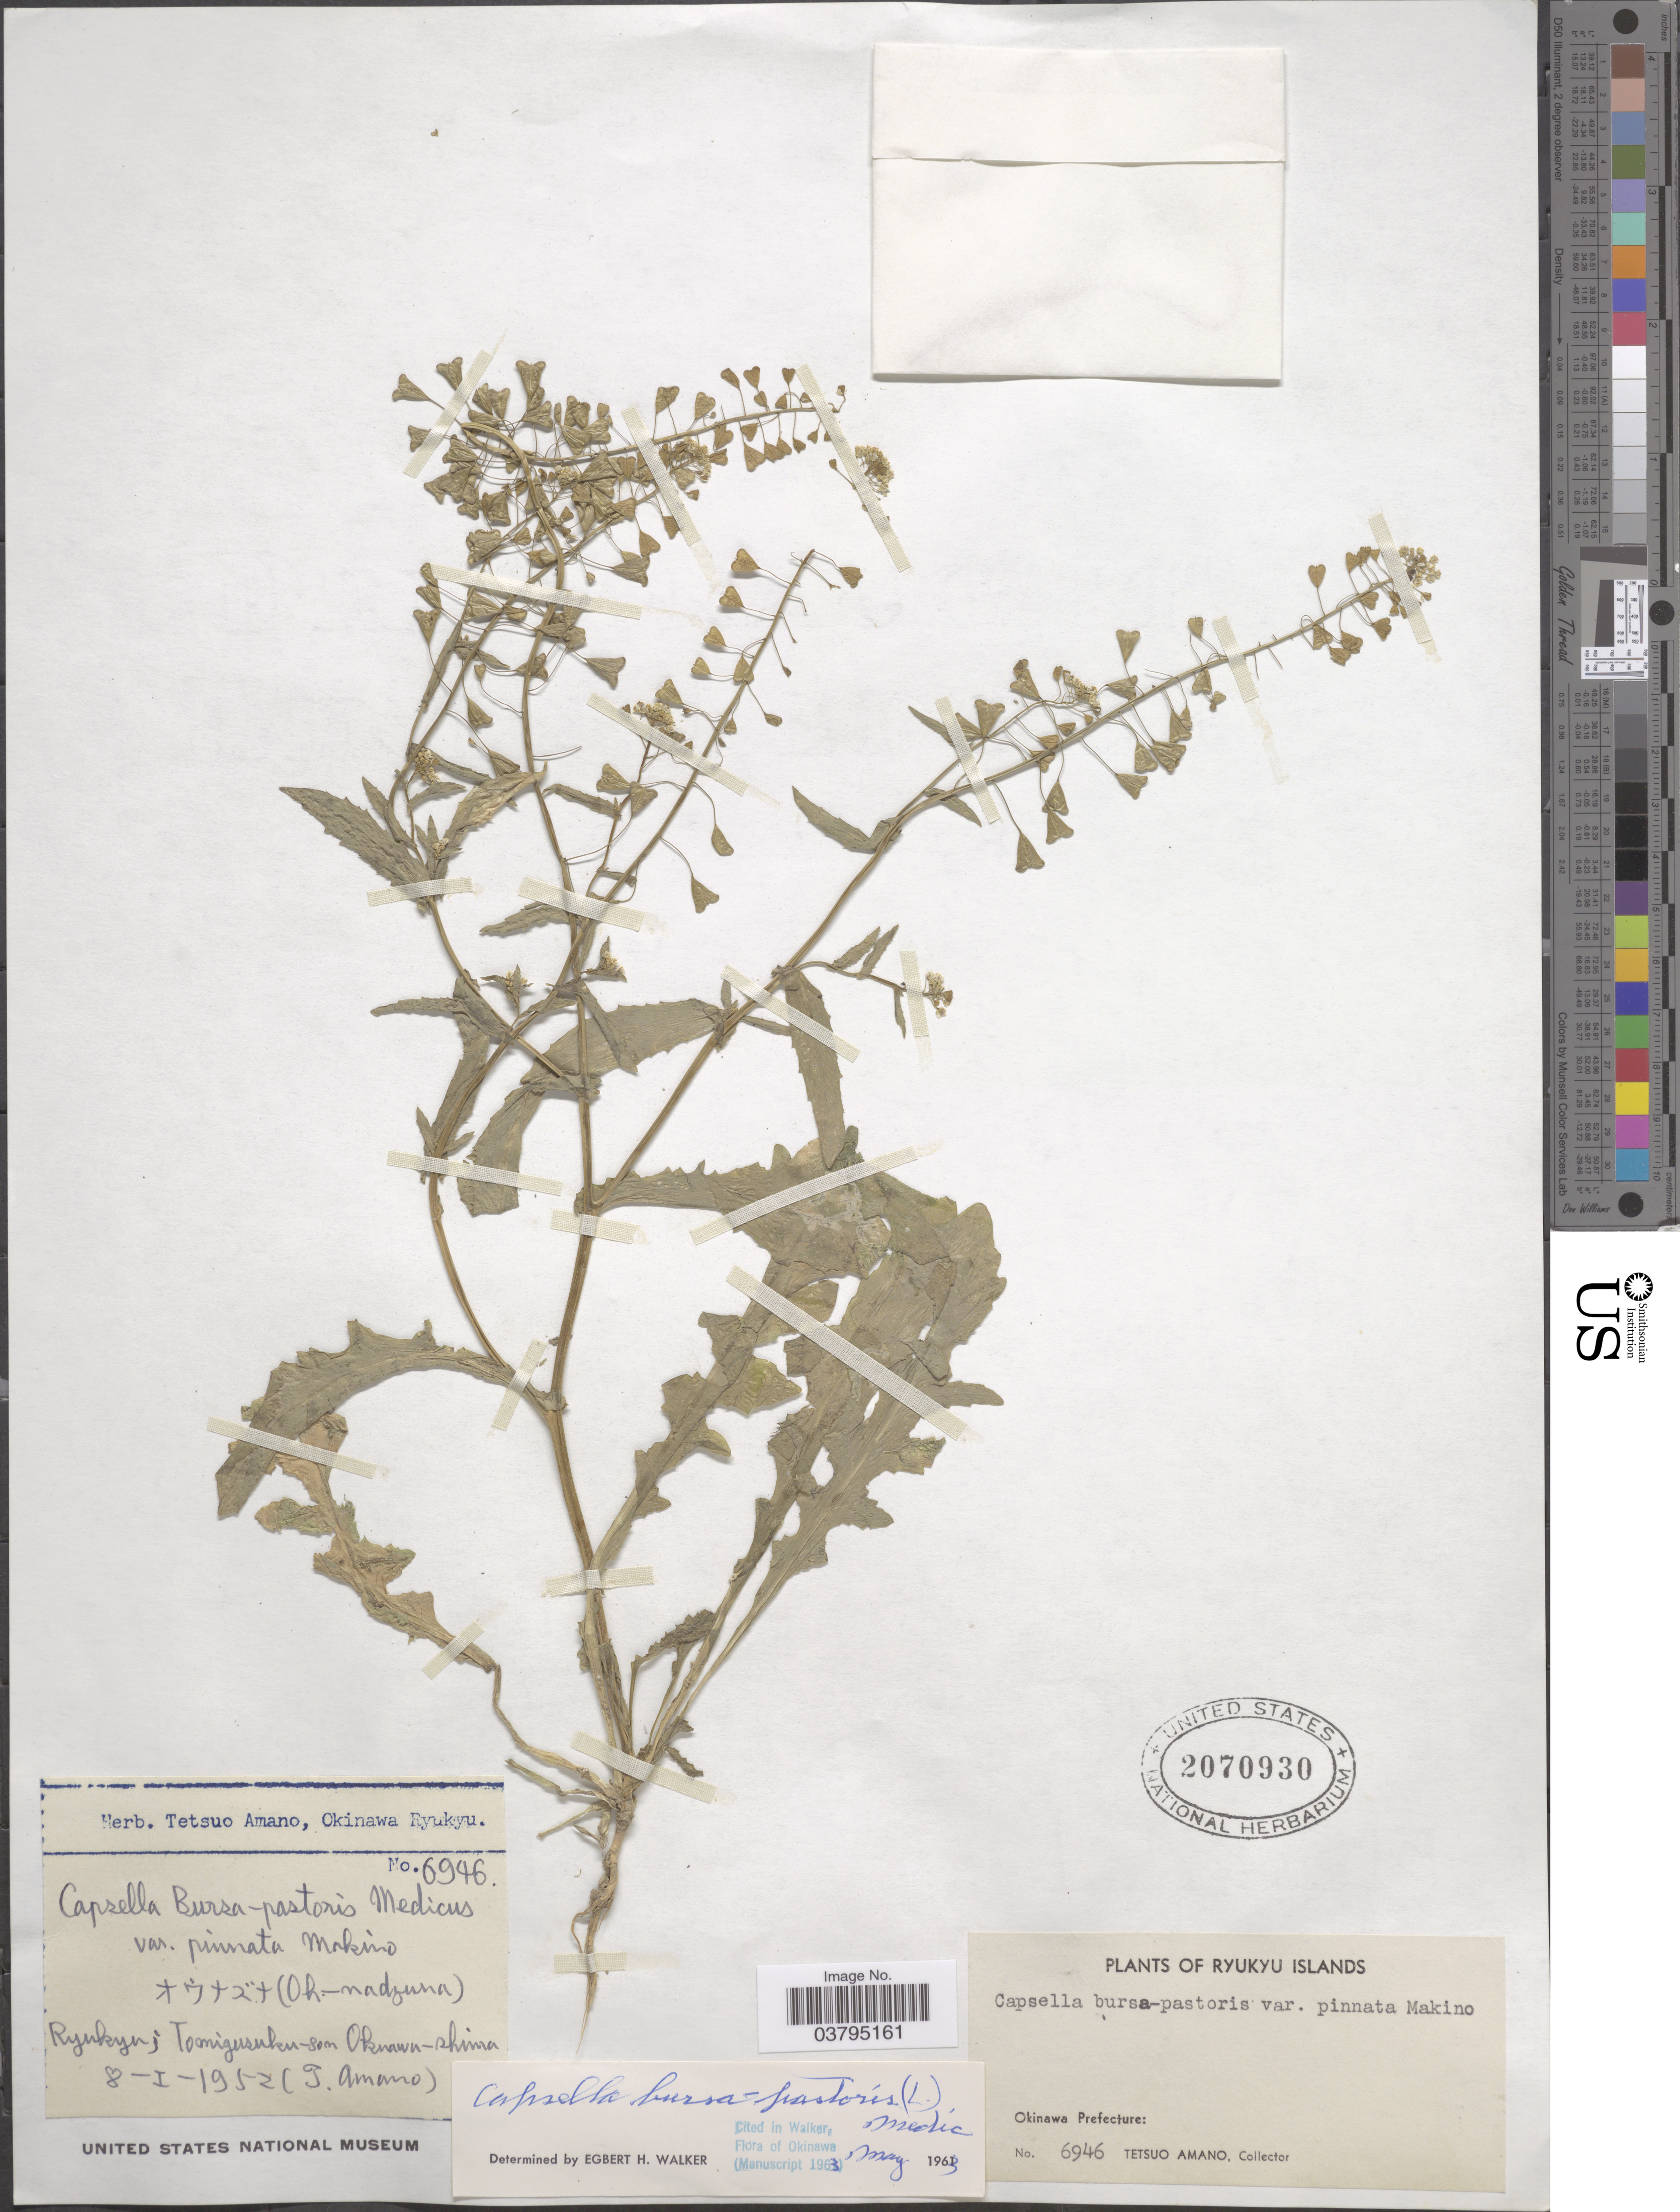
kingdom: Plantae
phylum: Tracheophyta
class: Magnoliopsida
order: Brassicales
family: Brassicaceae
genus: Capsella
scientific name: Capsella bursa-pastoris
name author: (L.) Medik.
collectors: T. Amano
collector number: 6946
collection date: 1952-01-08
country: Japan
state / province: Okinawa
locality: Ryukyu Islands. Toomigusuku-som. Okinawa- shima.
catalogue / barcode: US 2070930